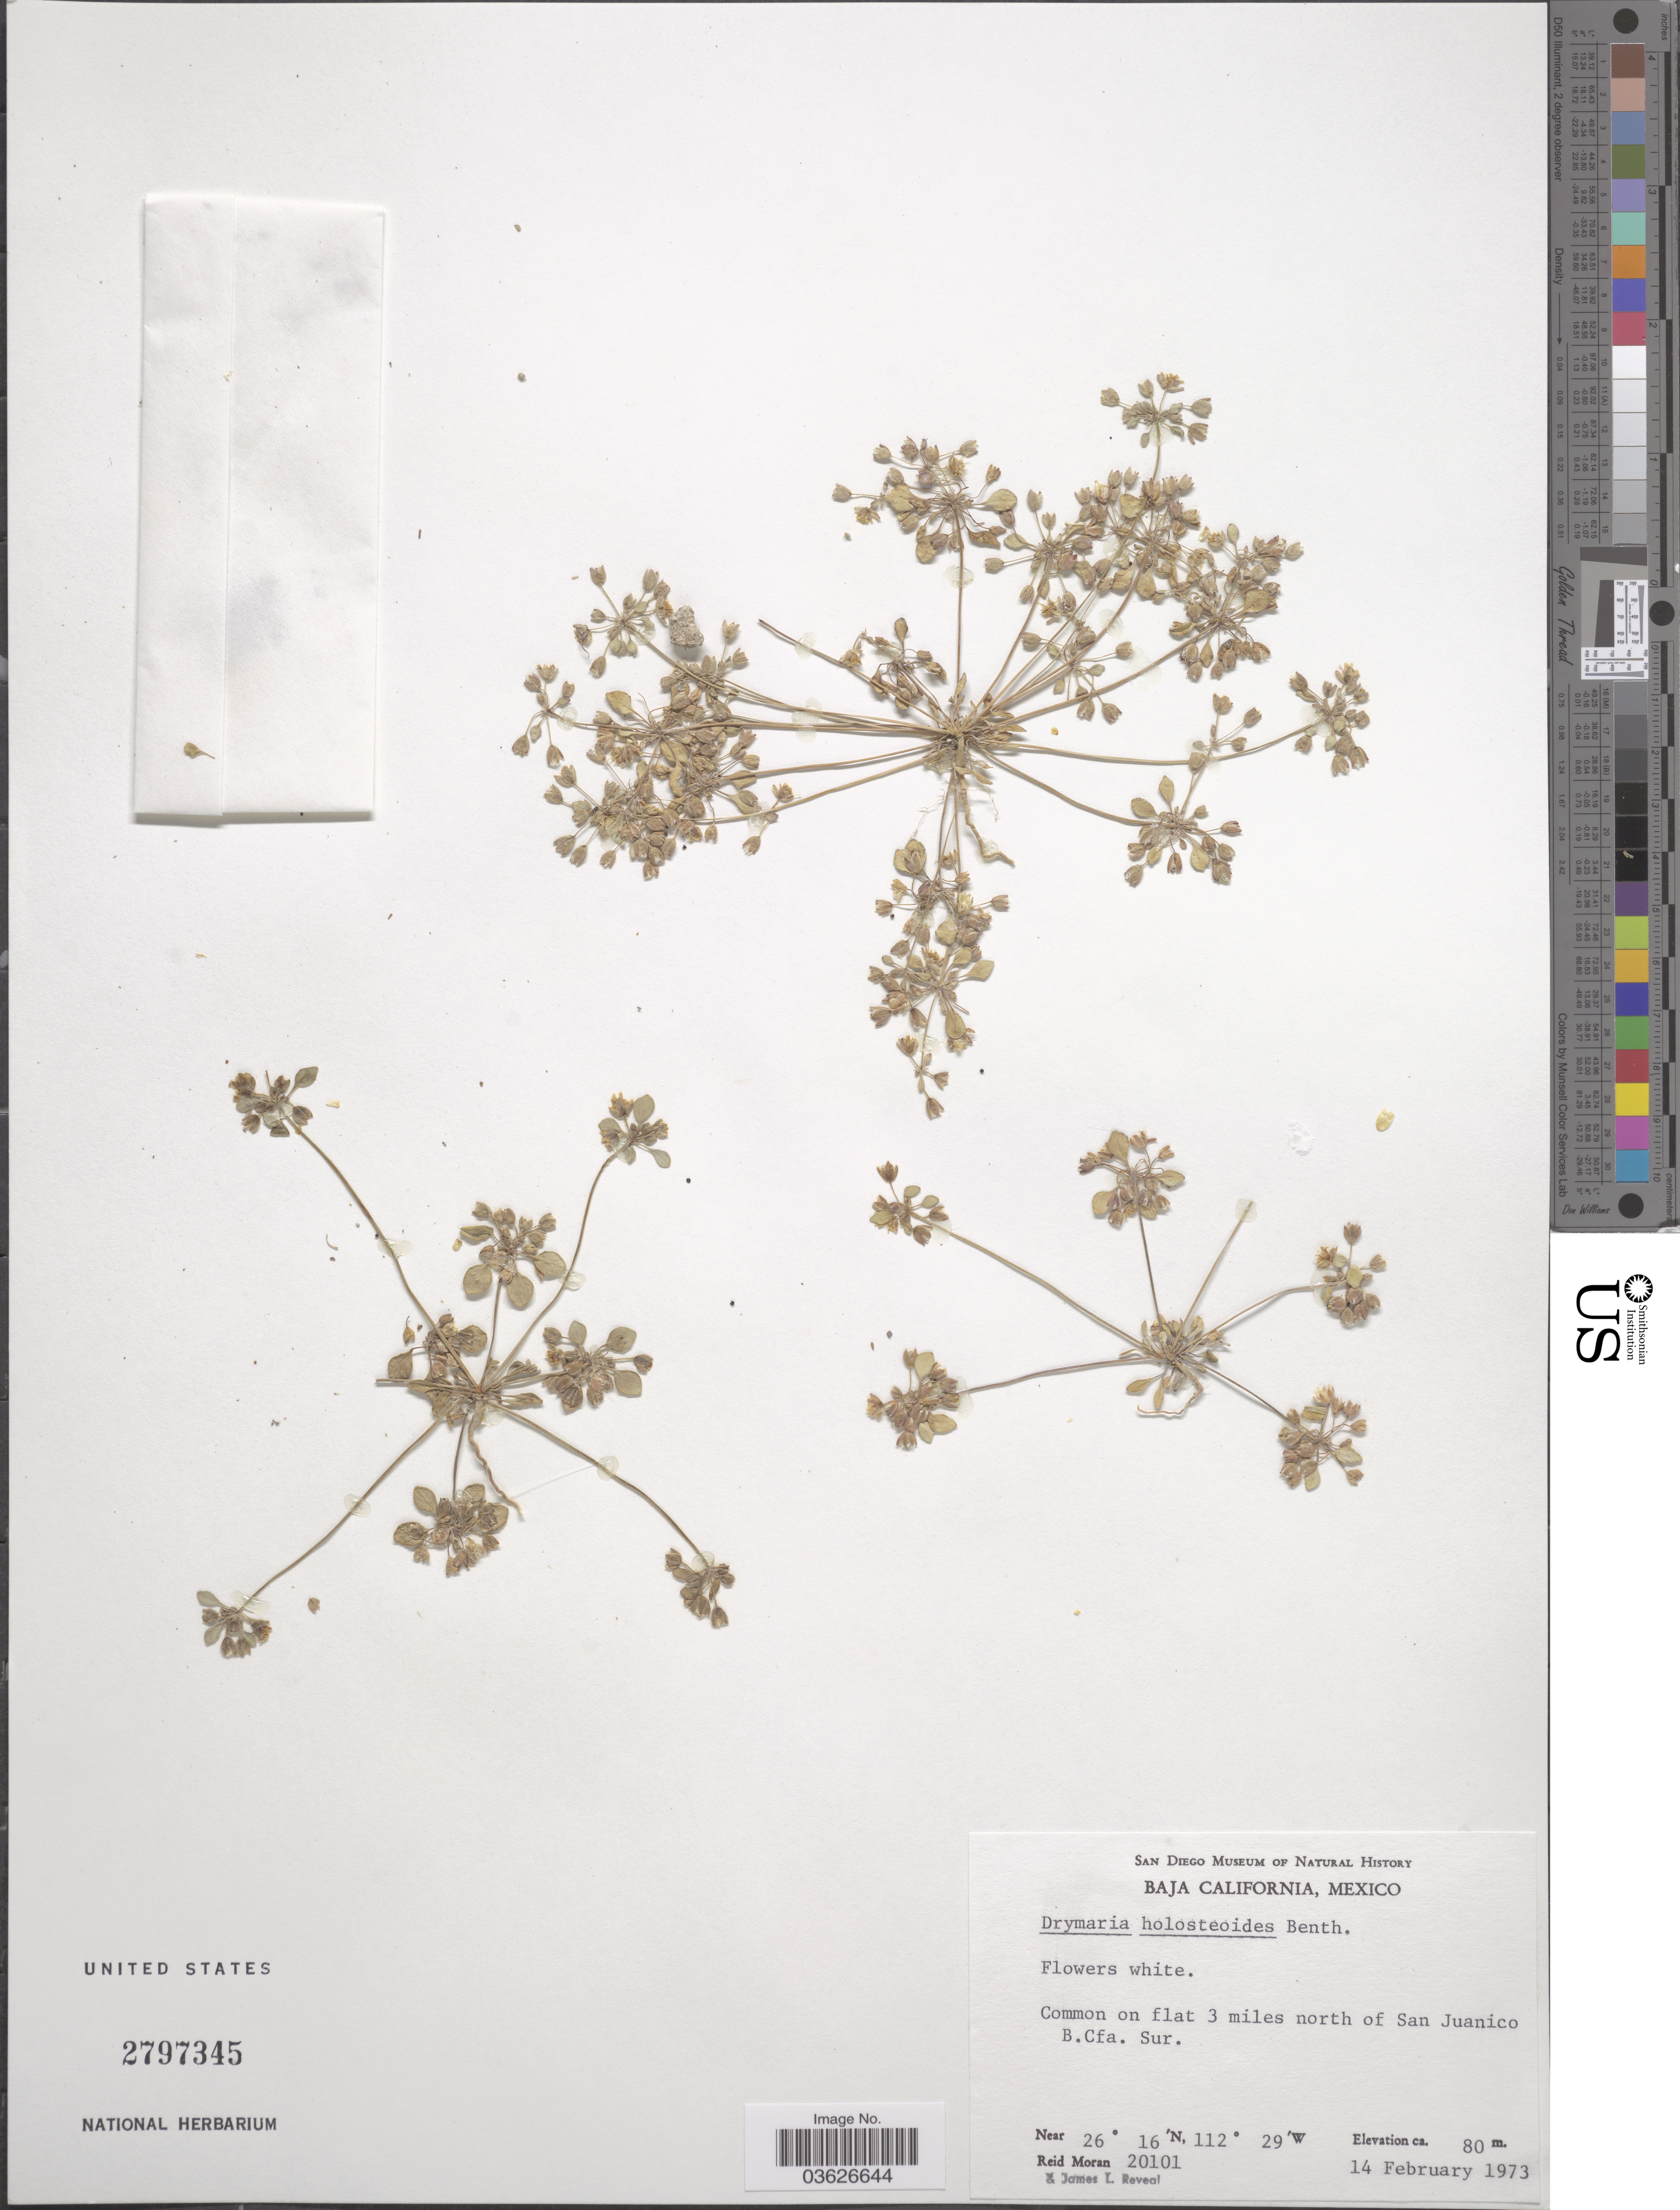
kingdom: Plantae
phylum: Tracheophyta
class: Magnoliopsida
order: Caryophyllales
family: Caryophyllaceae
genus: Drymaria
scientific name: Drymaria holosteoides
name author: Benth.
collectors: R. V. Moran & J. L. Reveal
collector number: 20101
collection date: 1973-02-14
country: Mexico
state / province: Baja California Sur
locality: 3 miles north of San Juanico.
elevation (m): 80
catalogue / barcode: US 2797345